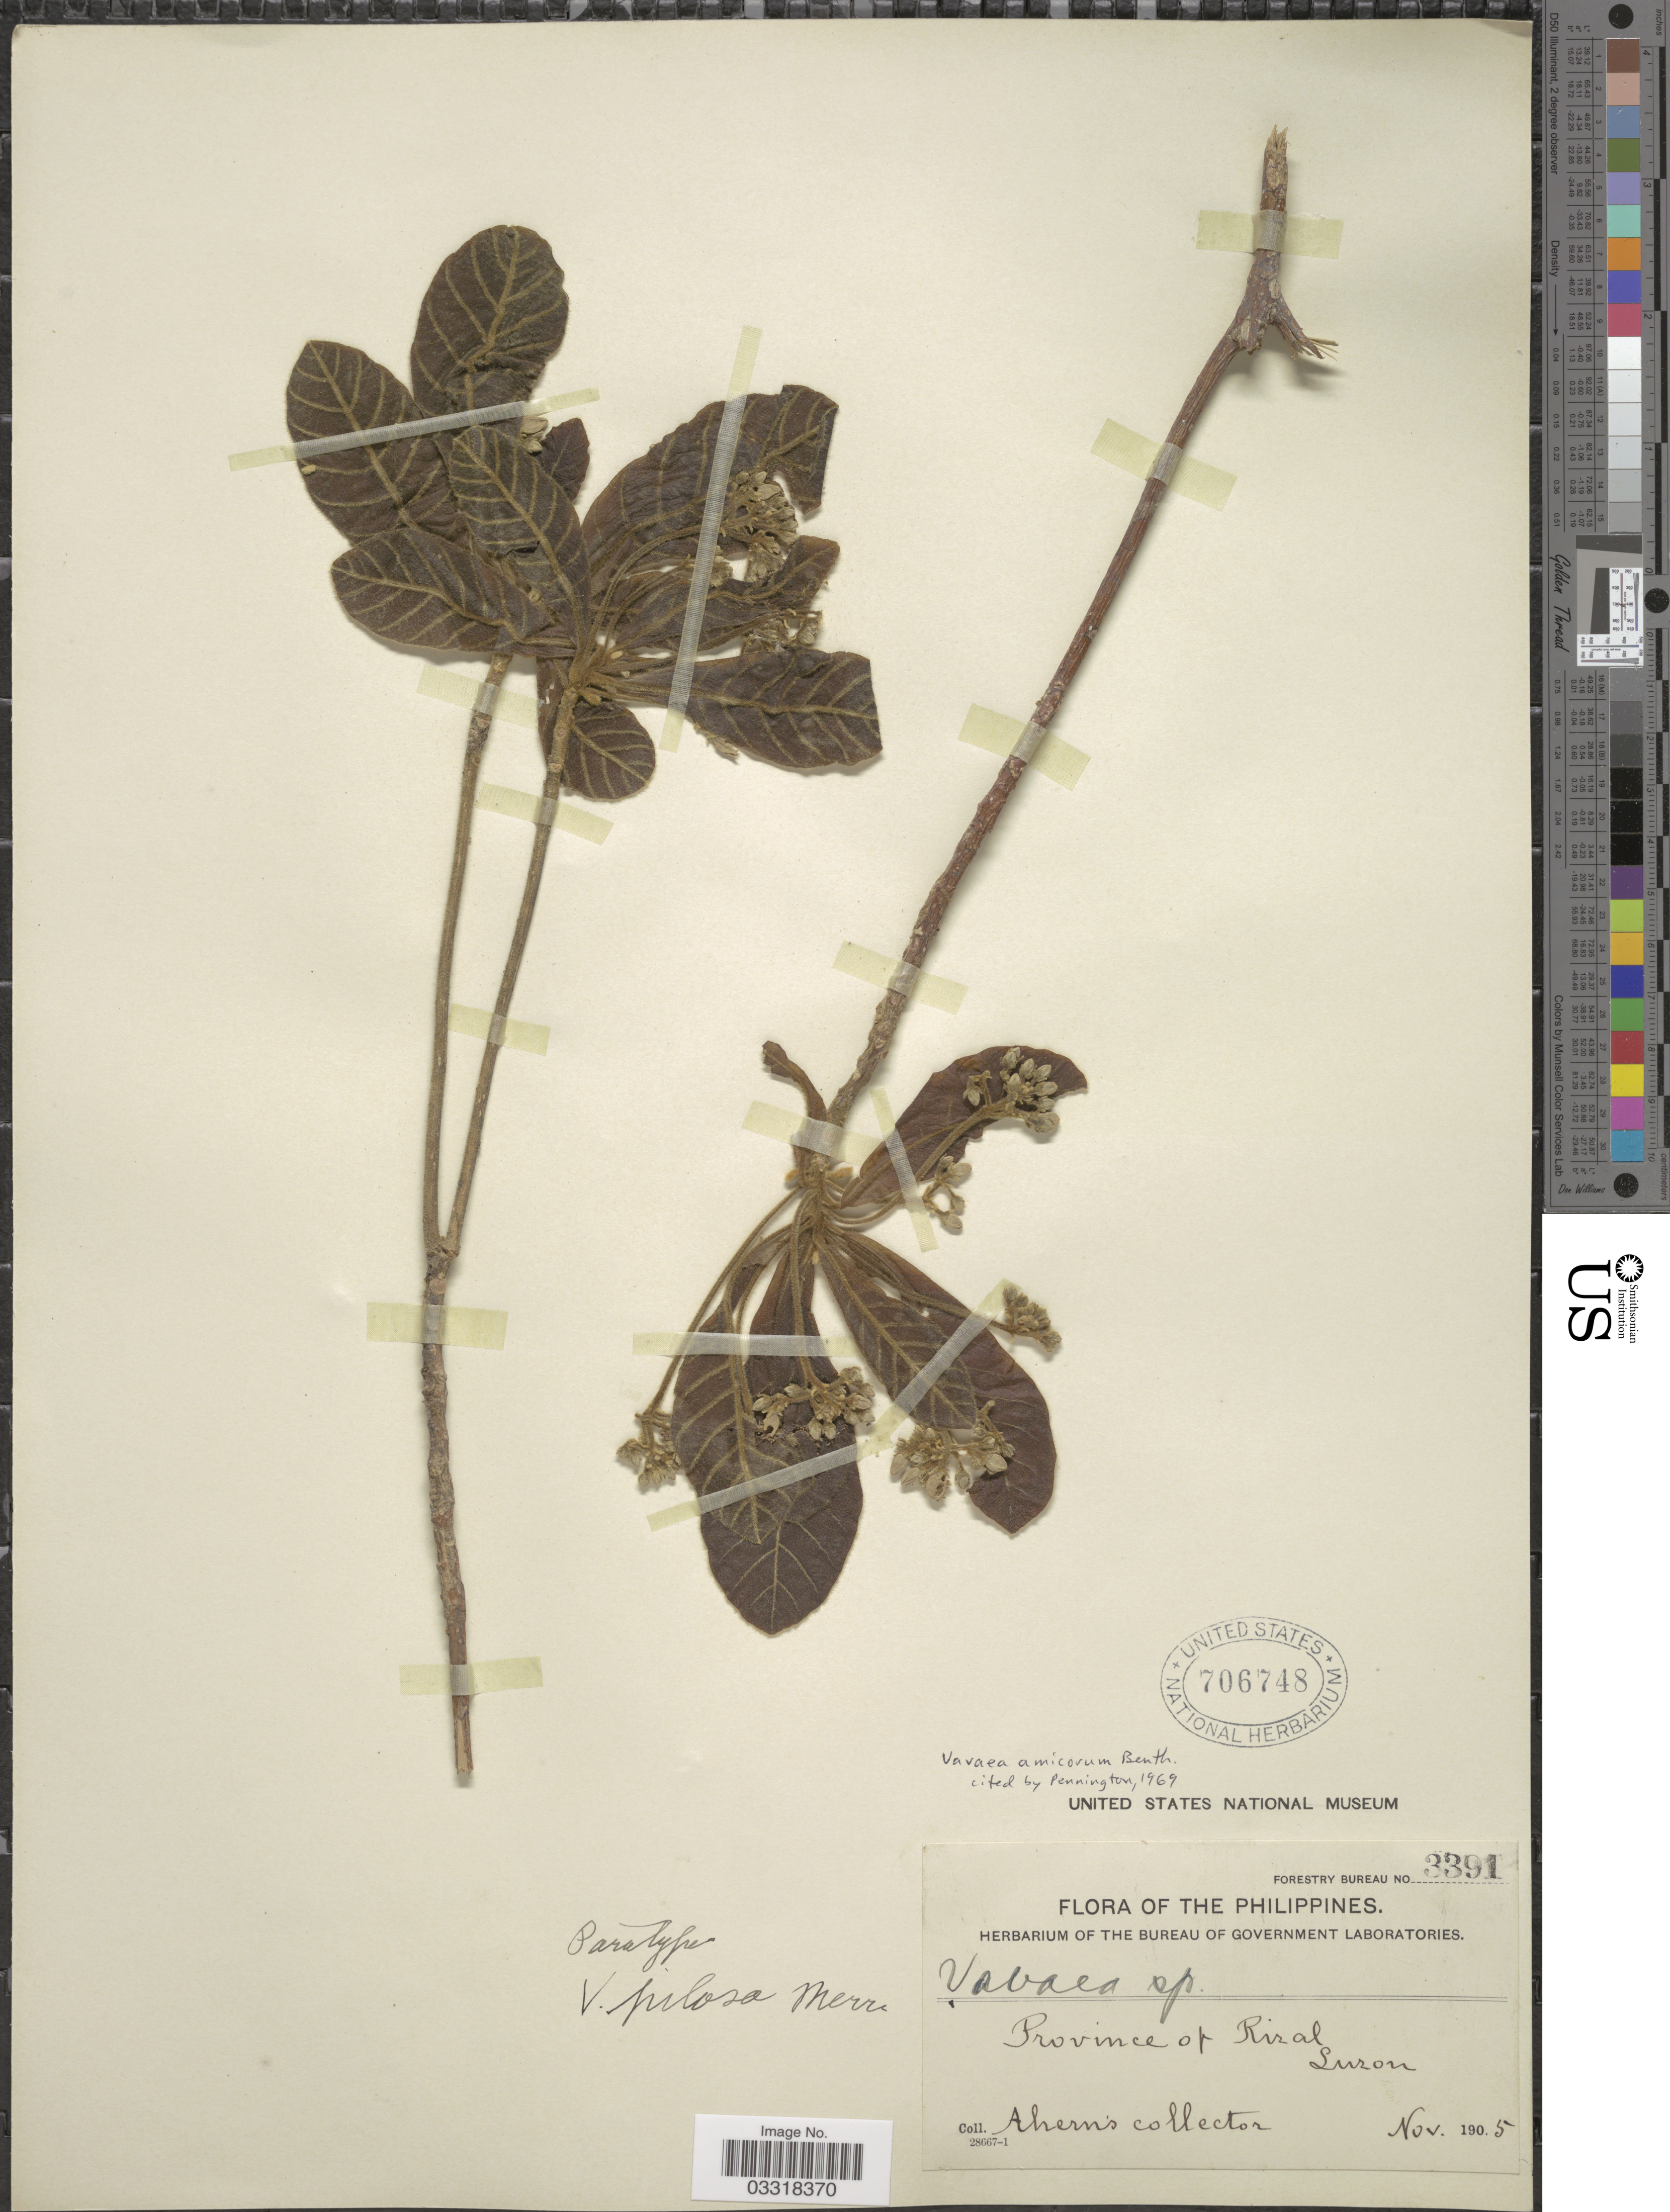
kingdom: Plantae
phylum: Tracheophyta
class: Magnoliopsida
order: Sapindales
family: Meliaceae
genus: Vavaea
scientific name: Vavaea amicorum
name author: Benth.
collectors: Ahern's collector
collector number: Forestry Bureau 3391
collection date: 1905-11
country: Philippines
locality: Province of Rizal. Luzon.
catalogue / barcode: US 706748